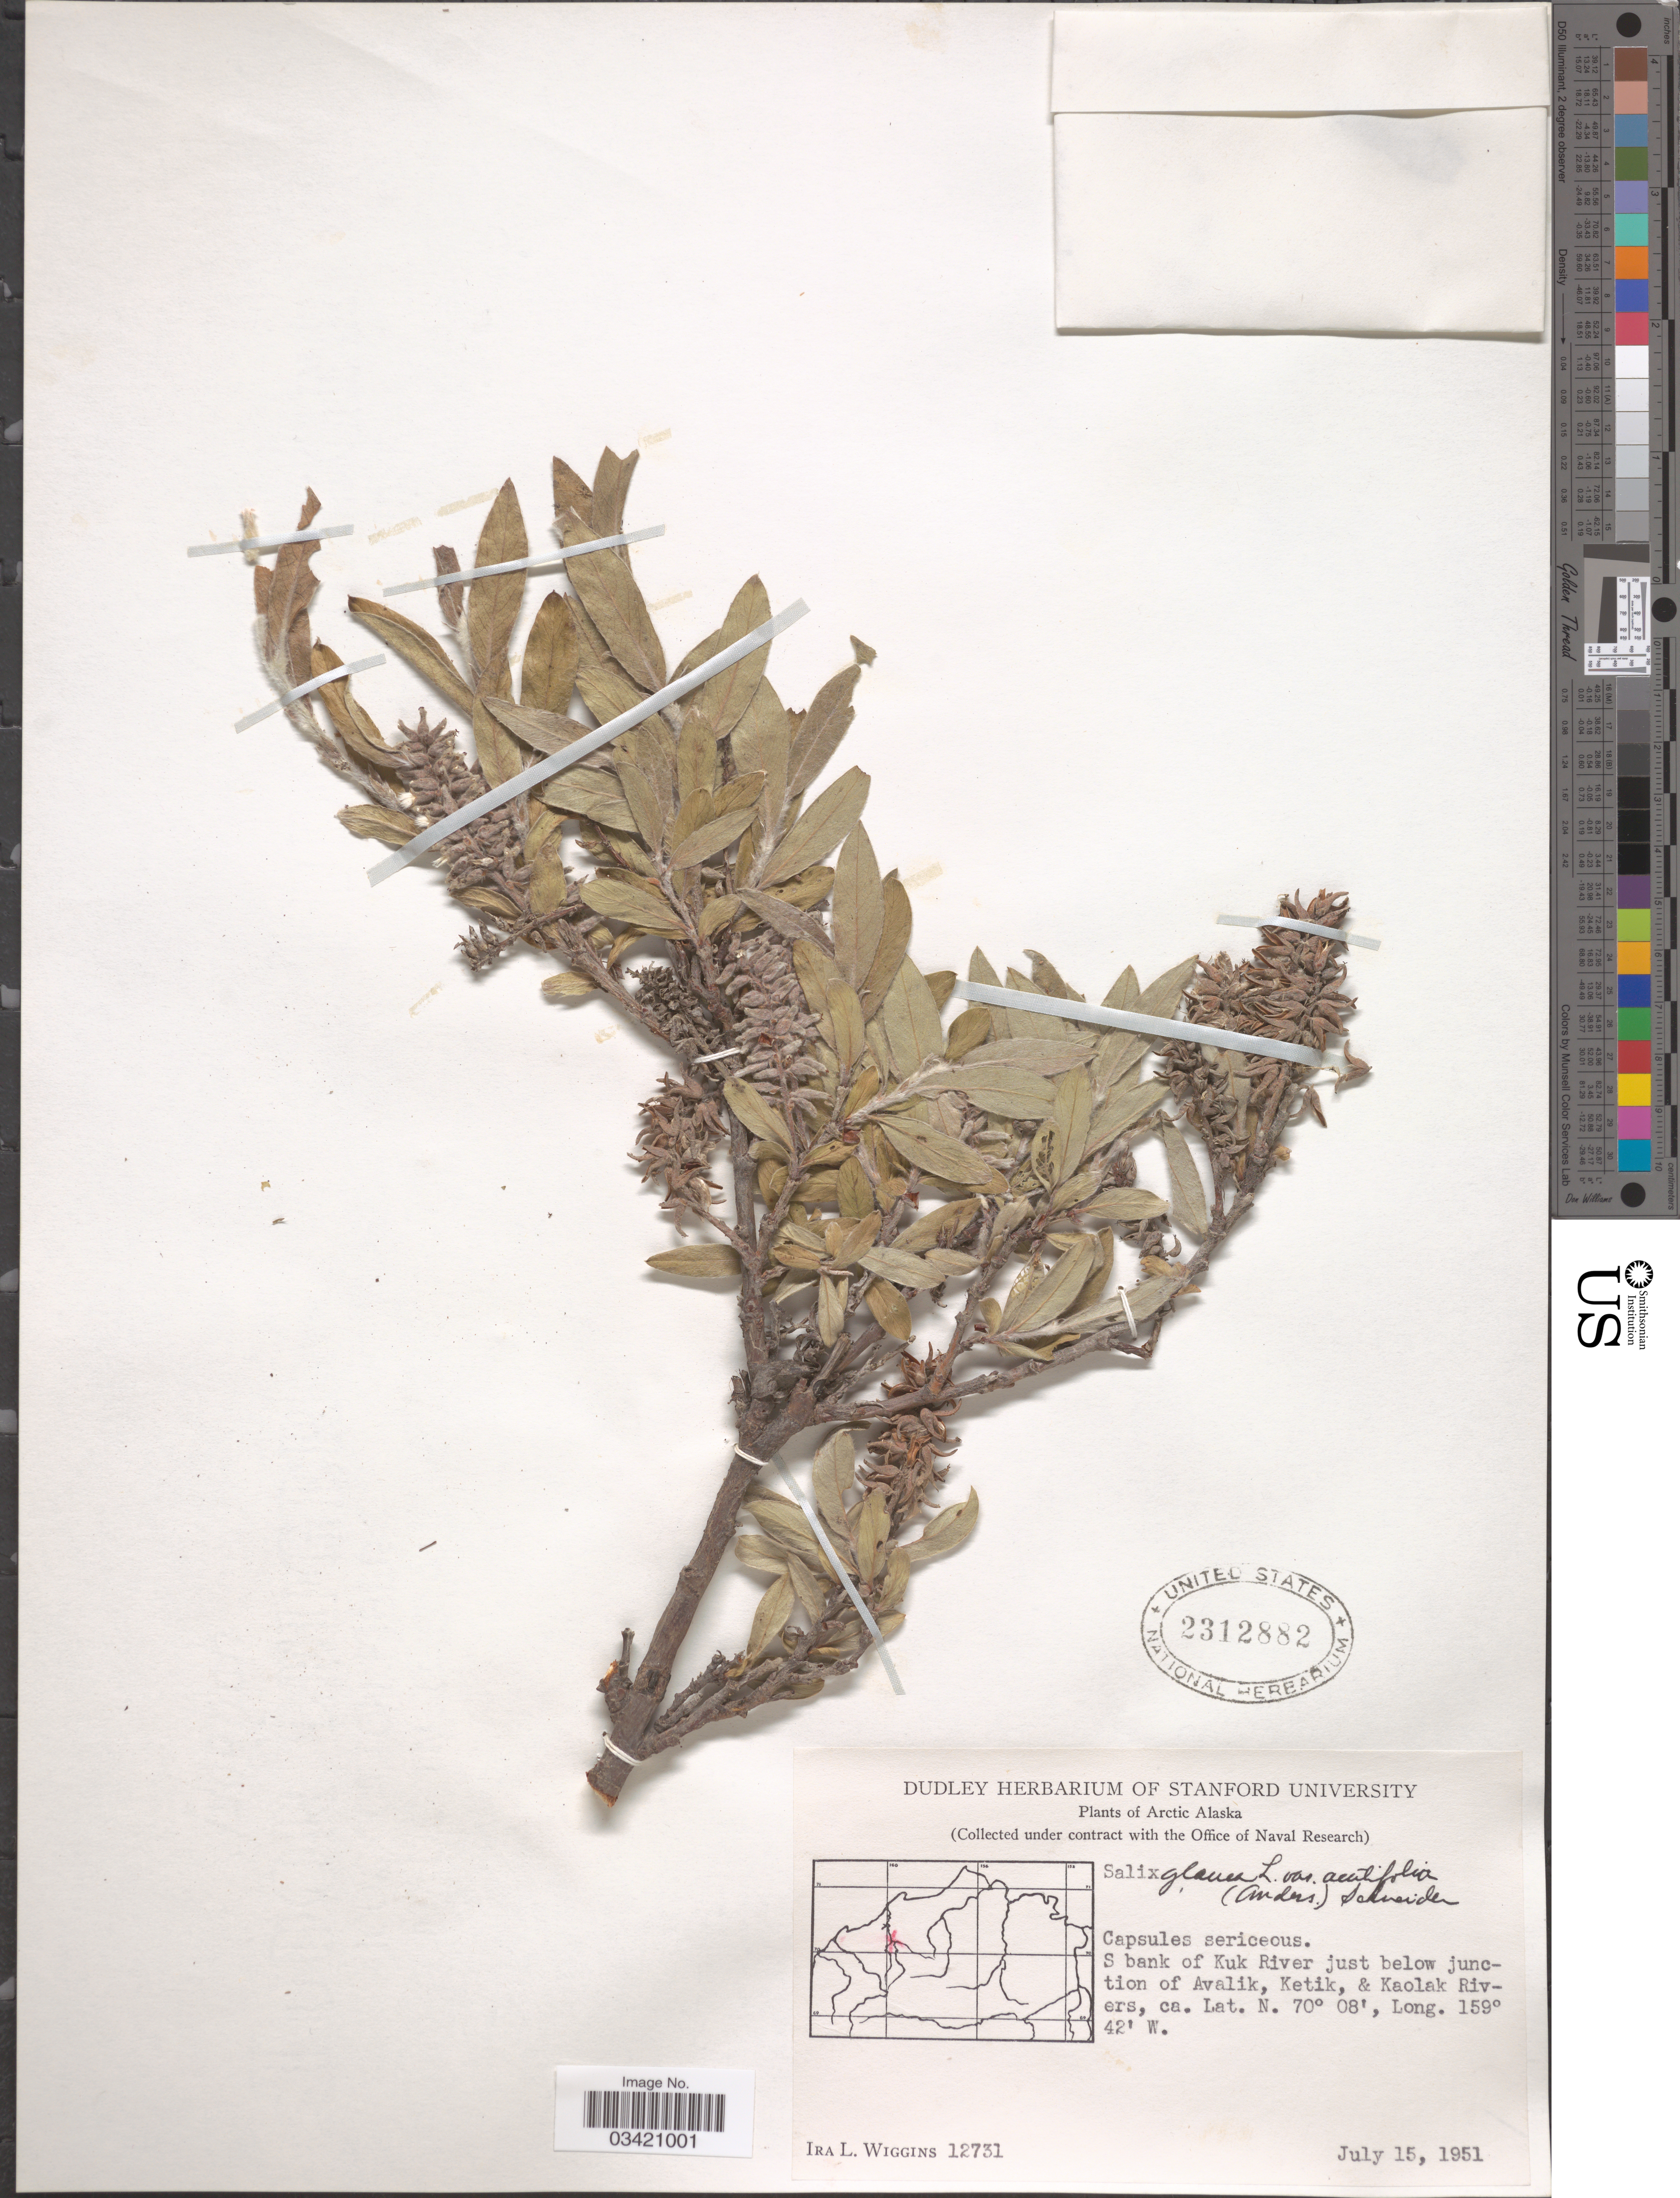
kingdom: Plantae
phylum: Tracheophyta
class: Magnoliopsida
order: Malpighiales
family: Salicaceae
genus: Salix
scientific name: Salix glauca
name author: L.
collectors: I. L. Wiggins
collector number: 12731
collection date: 1951-07-15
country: United States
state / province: Alaska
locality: Arctic Alaska. S bank of Kuk River just below junction of Avalik, Ketik, & Kaolak Rivers.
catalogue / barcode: US 2312882